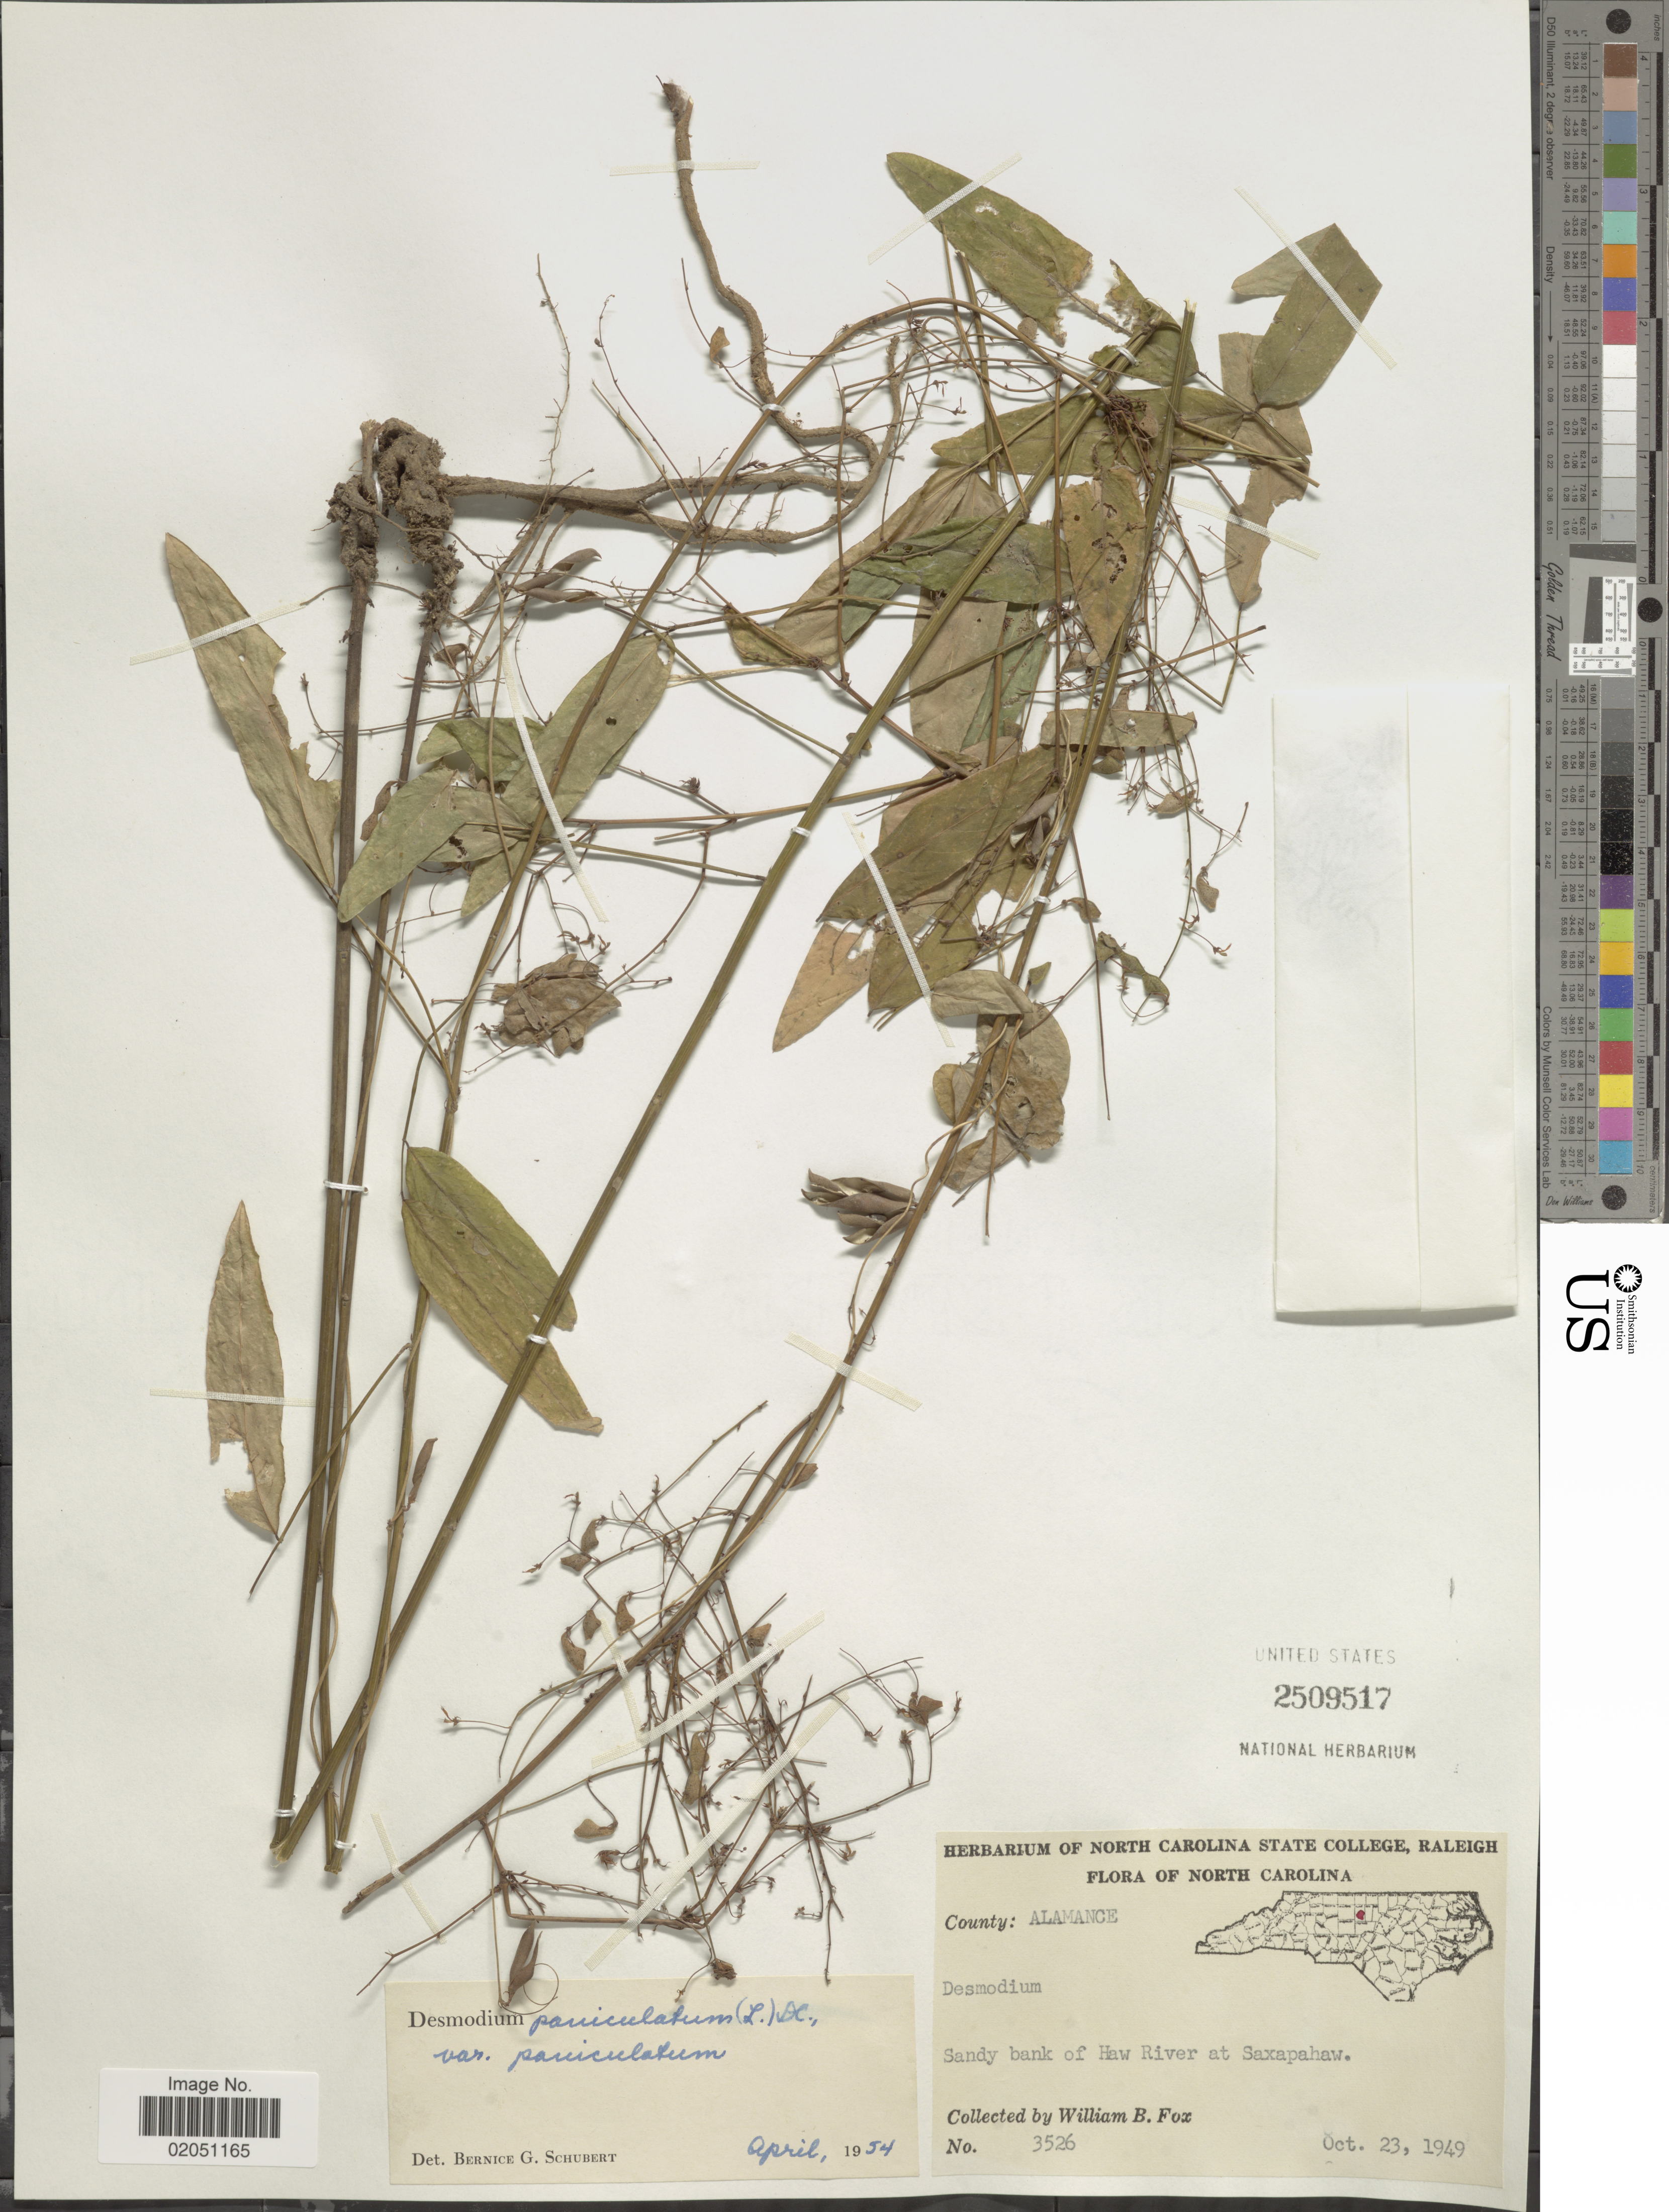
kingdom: Plantae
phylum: Tracheophyta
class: Magnoliopsida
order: Fabales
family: Fabaceae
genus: Desmodium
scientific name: Desmodium paniculatum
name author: (L.) DC.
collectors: W. B. Fox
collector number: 3526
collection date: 1949-10-23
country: United States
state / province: North Carolina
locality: County: Alamance, Sandy banks of Haw River at Saxapahaw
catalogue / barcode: US 2509517